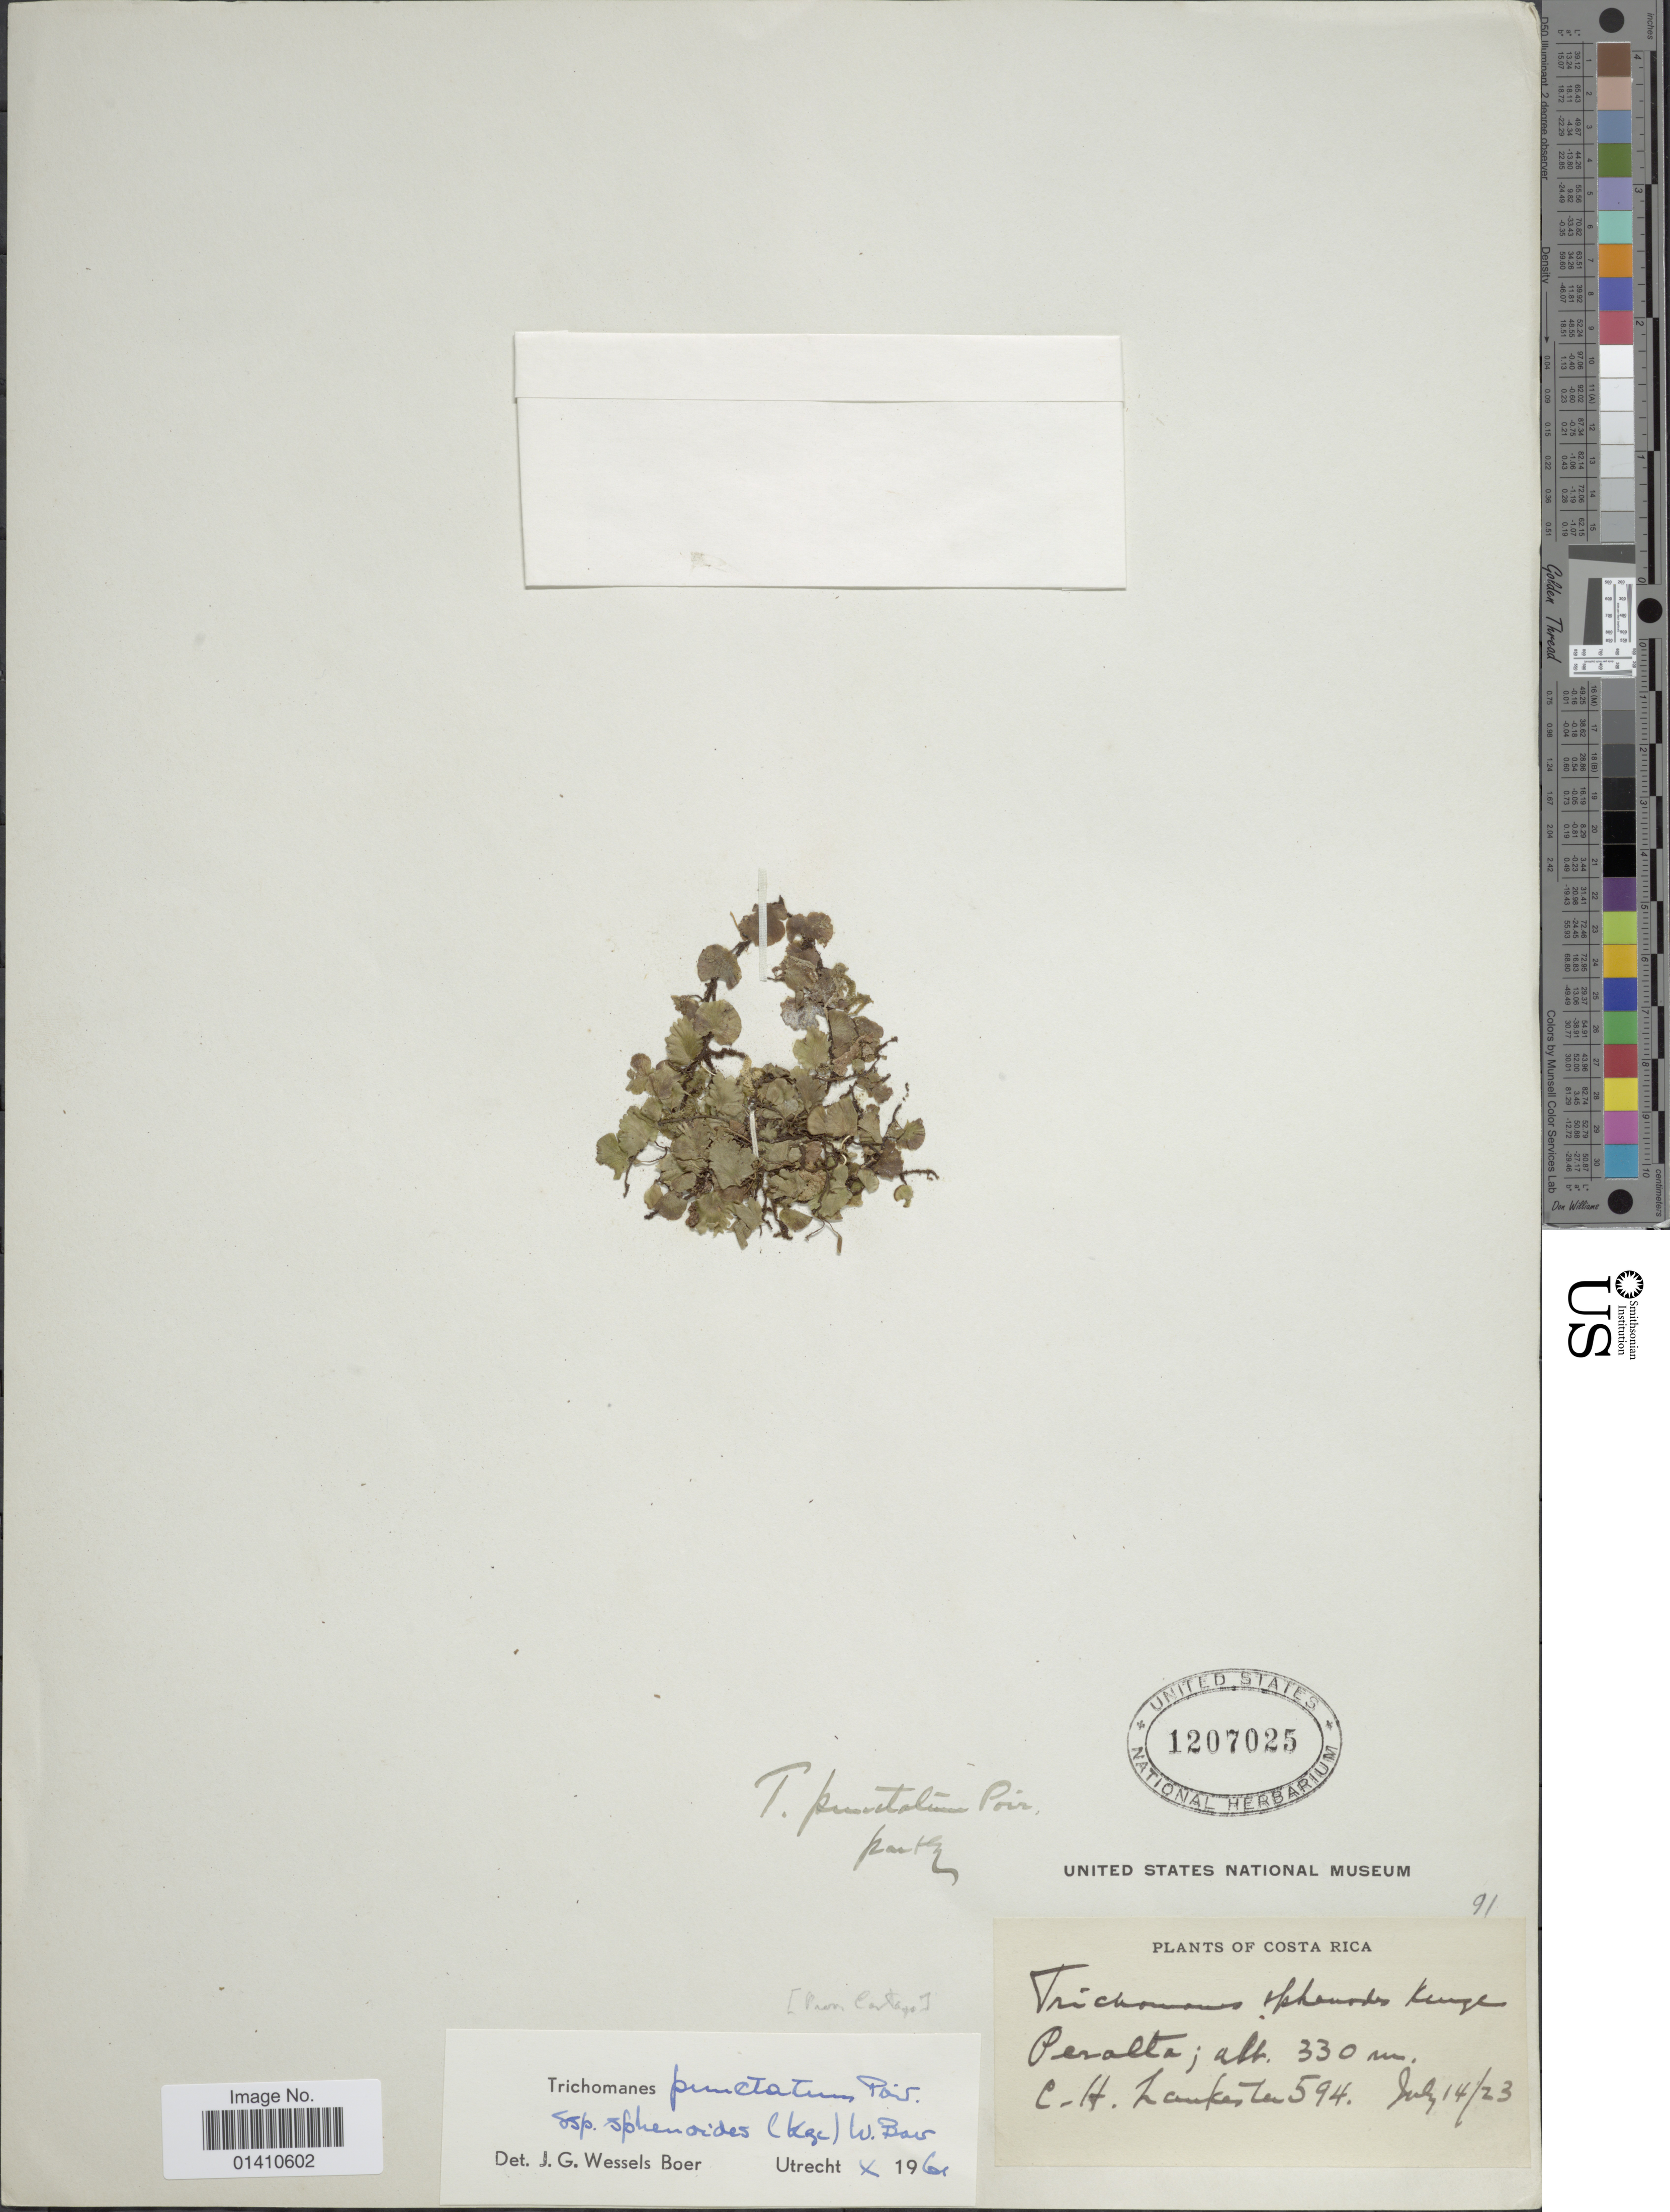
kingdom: Plantae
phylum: Tracheophyta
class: Polypodiopsida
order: Hymenophyllales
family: Hymenophyllaceae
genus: Didymoglossum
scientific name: Didymoglossum punctatum subsp. spheroides (Kunze) comb. nov., ined 2015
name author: (Kunze)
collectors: C. H. Lankester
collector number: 594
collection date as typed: Transcribed d/m/y: 14/7/23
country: Costa Rica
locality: Peralta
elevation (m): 330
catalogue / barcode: US 1207025